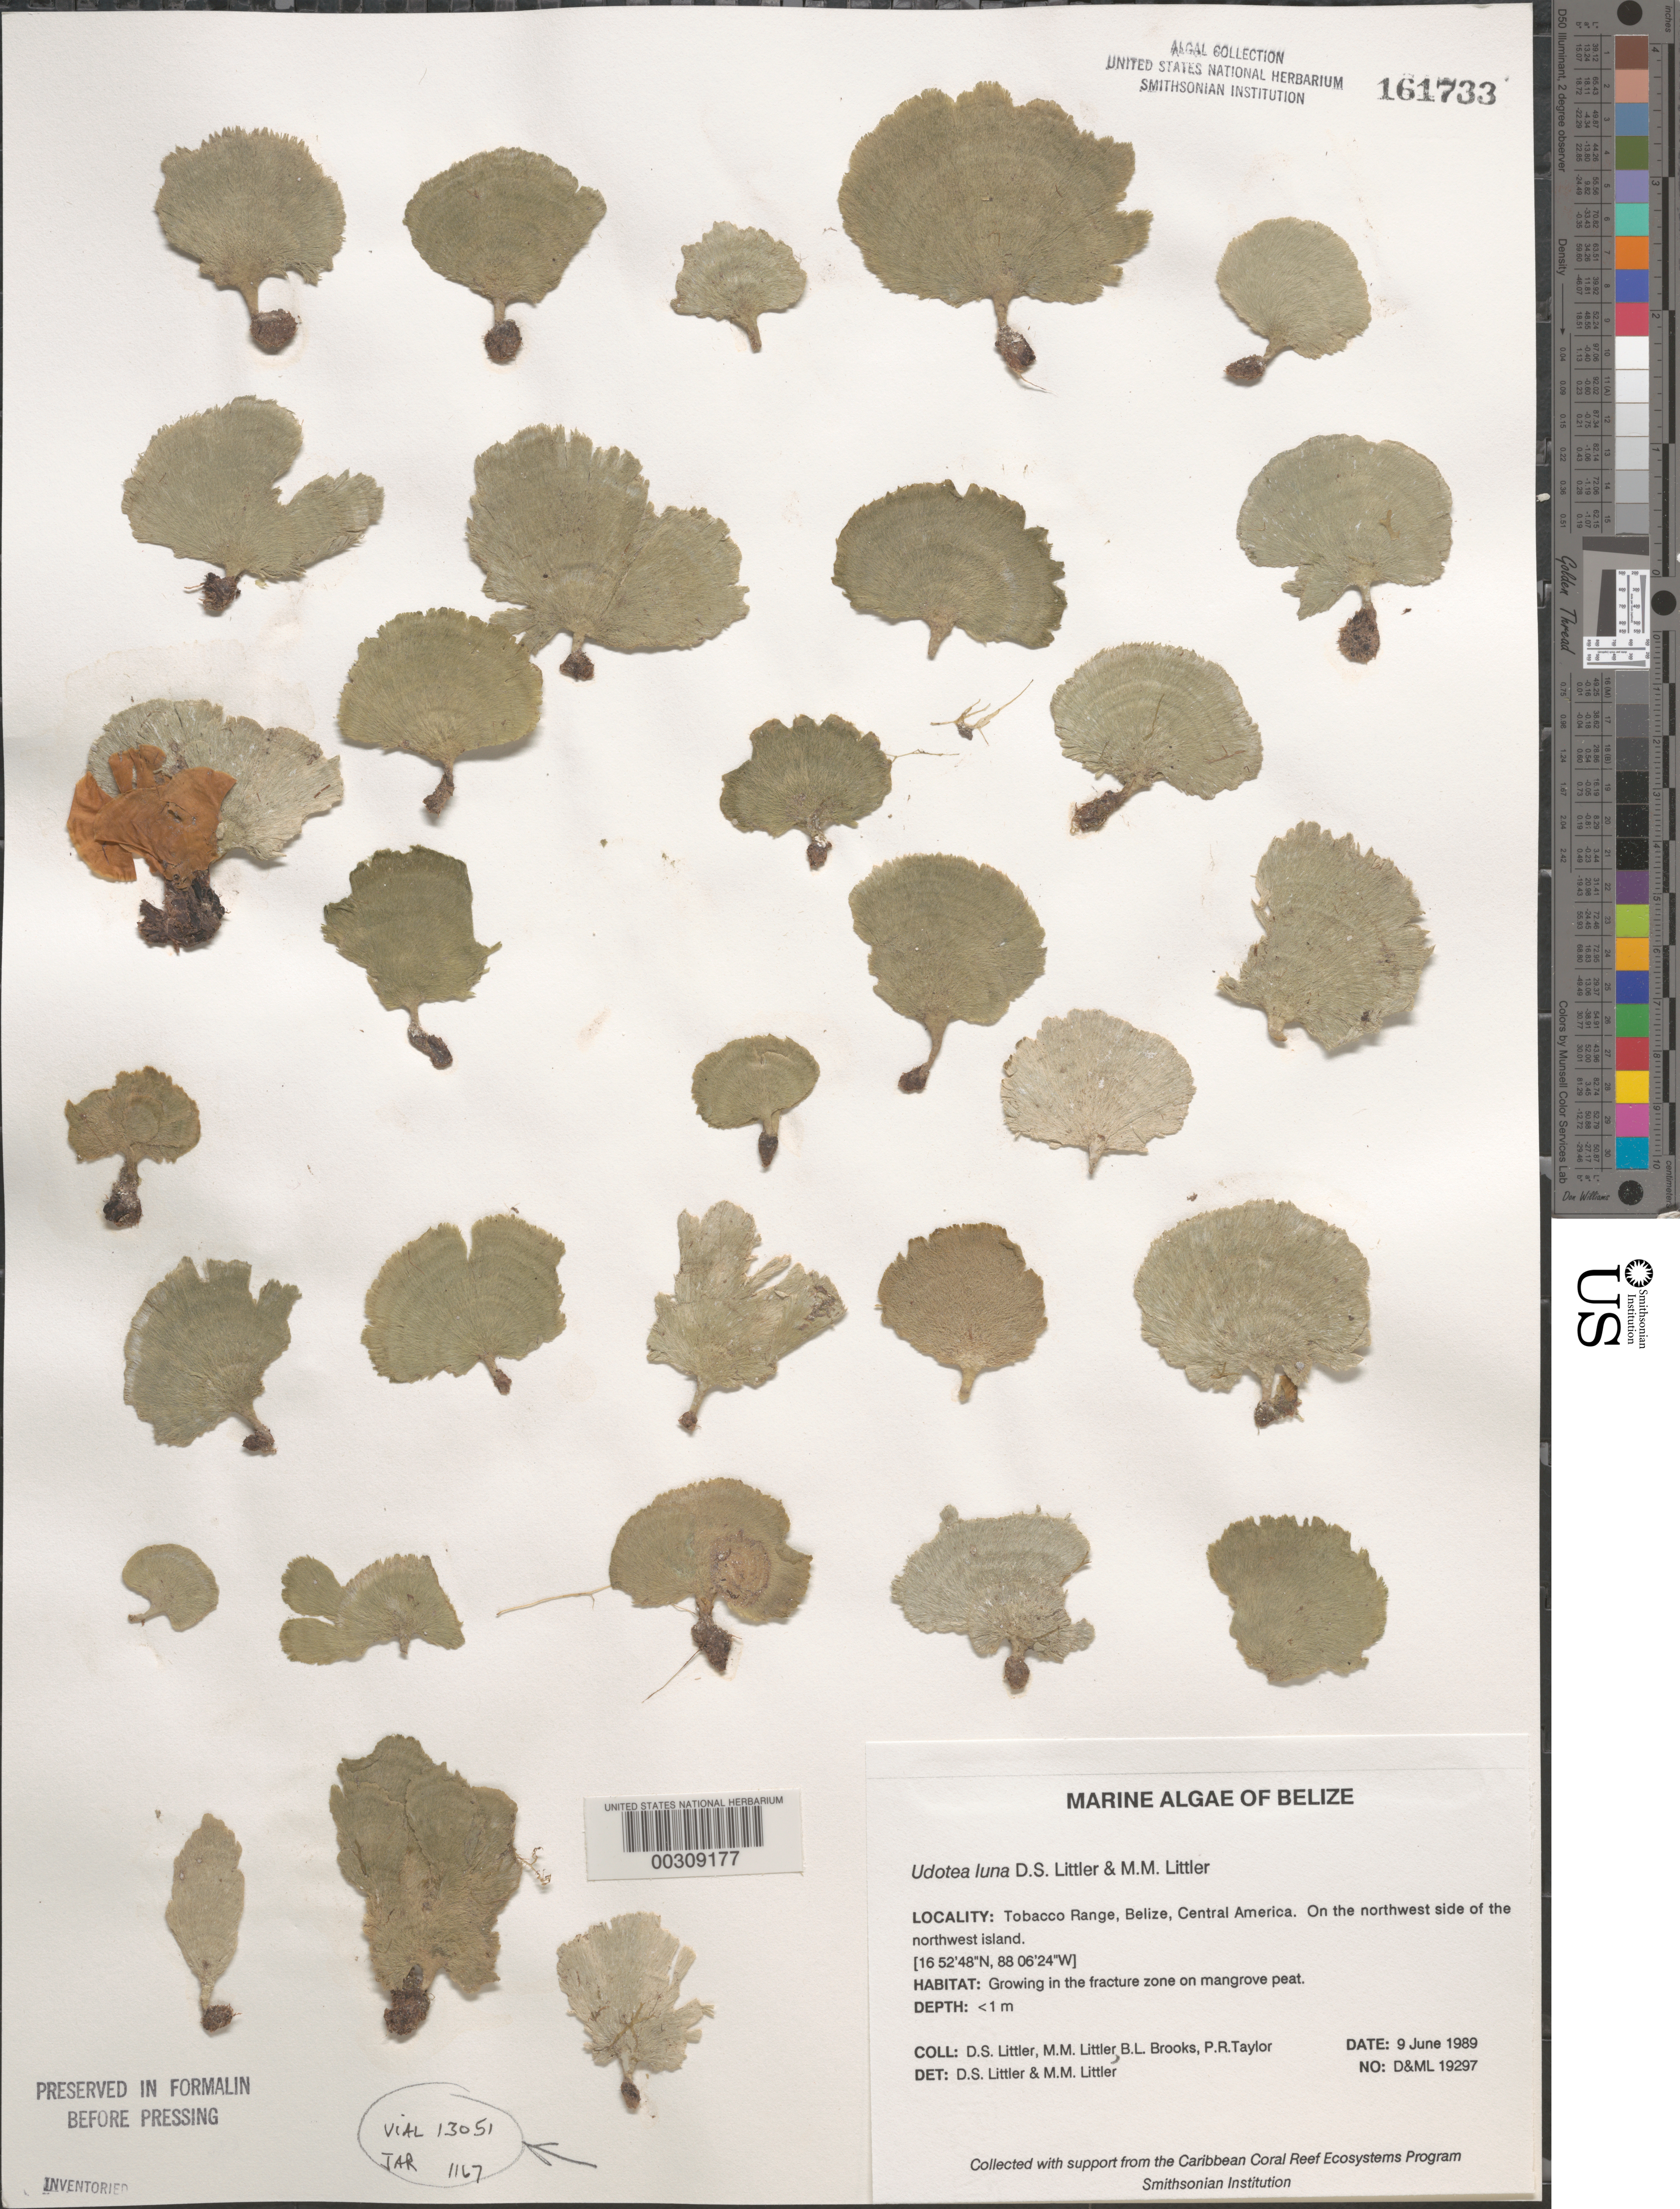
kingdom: Plantae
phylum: Chlorophyta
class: Ulvophyceae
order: Bryopsidales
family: Udoteaceae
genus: Udotea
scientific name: Udotea luna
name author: D.S. Littler & Littler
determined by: Littler, D. S.; Littler, M. M.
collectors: D. S. Littler, M. M. Littler, B. Brooks & P. R. Taylor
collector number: D&ML 19297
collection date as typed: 09 Jun 1989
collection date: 1989-06-09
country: Belize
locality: Tobacco Range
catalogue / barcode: US 161733